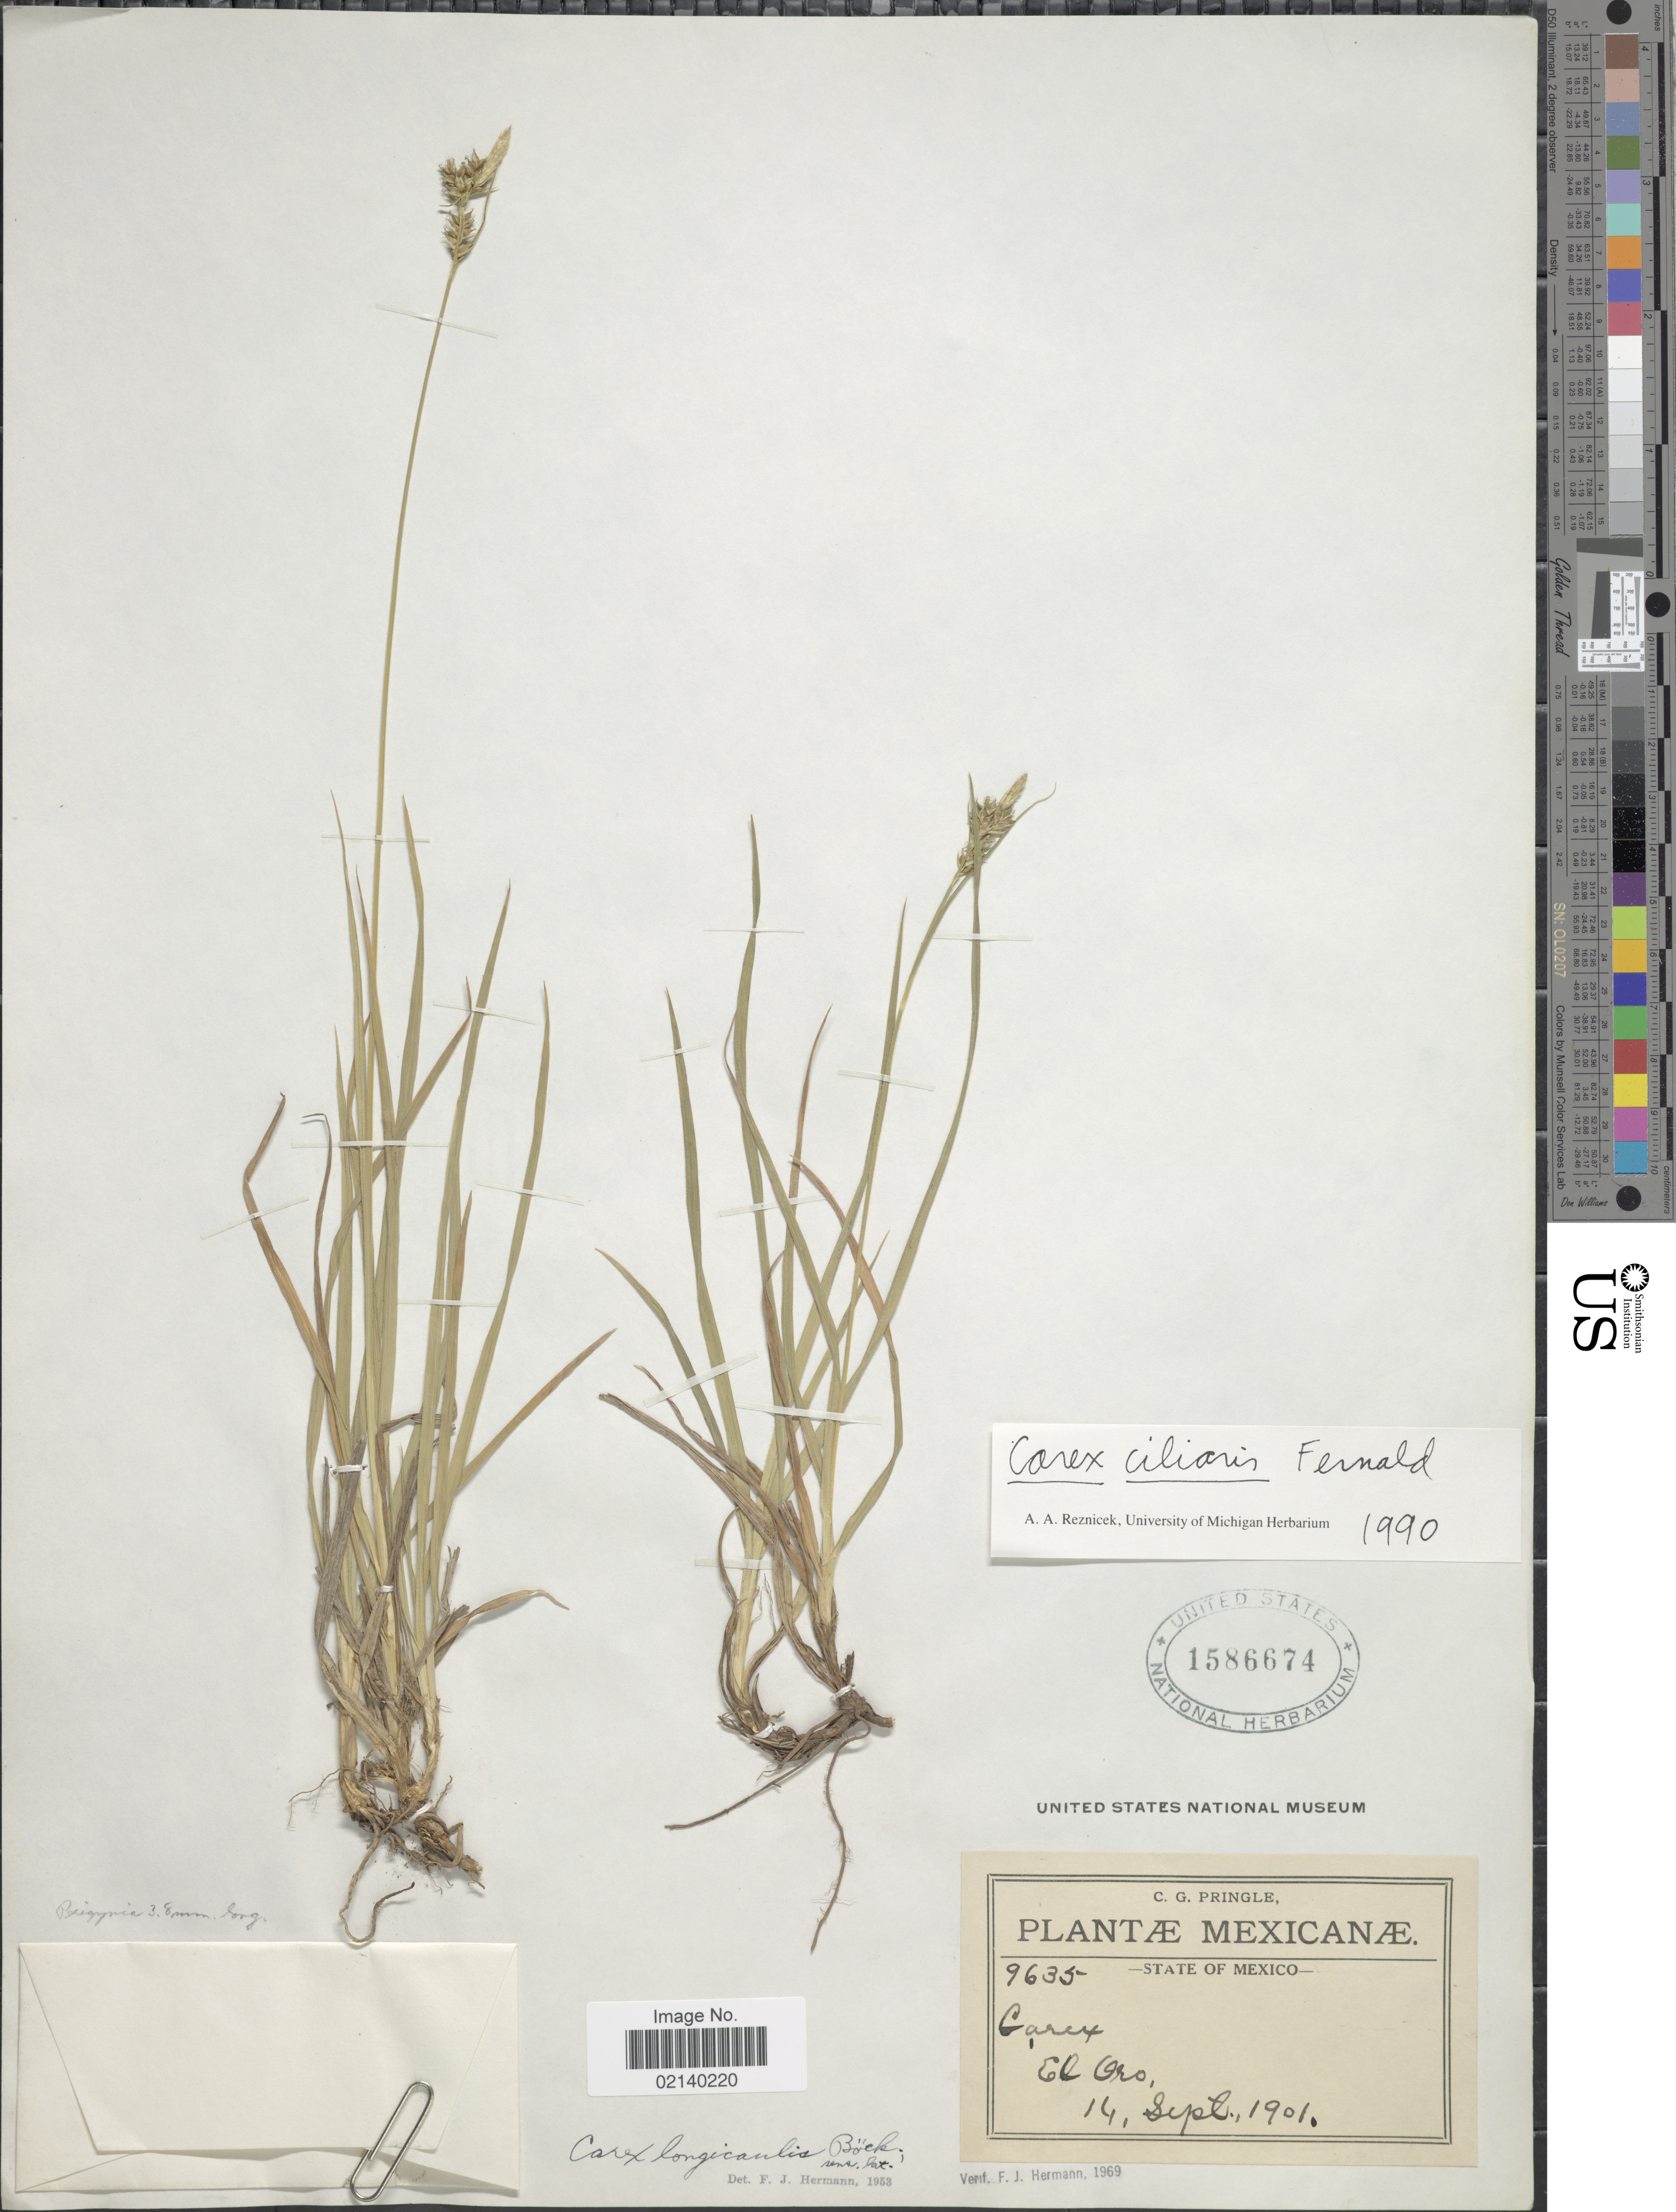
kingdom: Plantae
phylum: Tracheophyta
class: Liliopsida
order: Poales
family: Cyperaceae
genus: Carex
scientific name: Carex ciliaris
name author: Fernald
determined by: Reznicek, A.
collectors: C. G. Pringle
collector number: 9635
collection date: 1901-09-14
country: Mexico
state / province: México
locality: State of Mexico. El Oro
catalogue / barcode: US 1586674